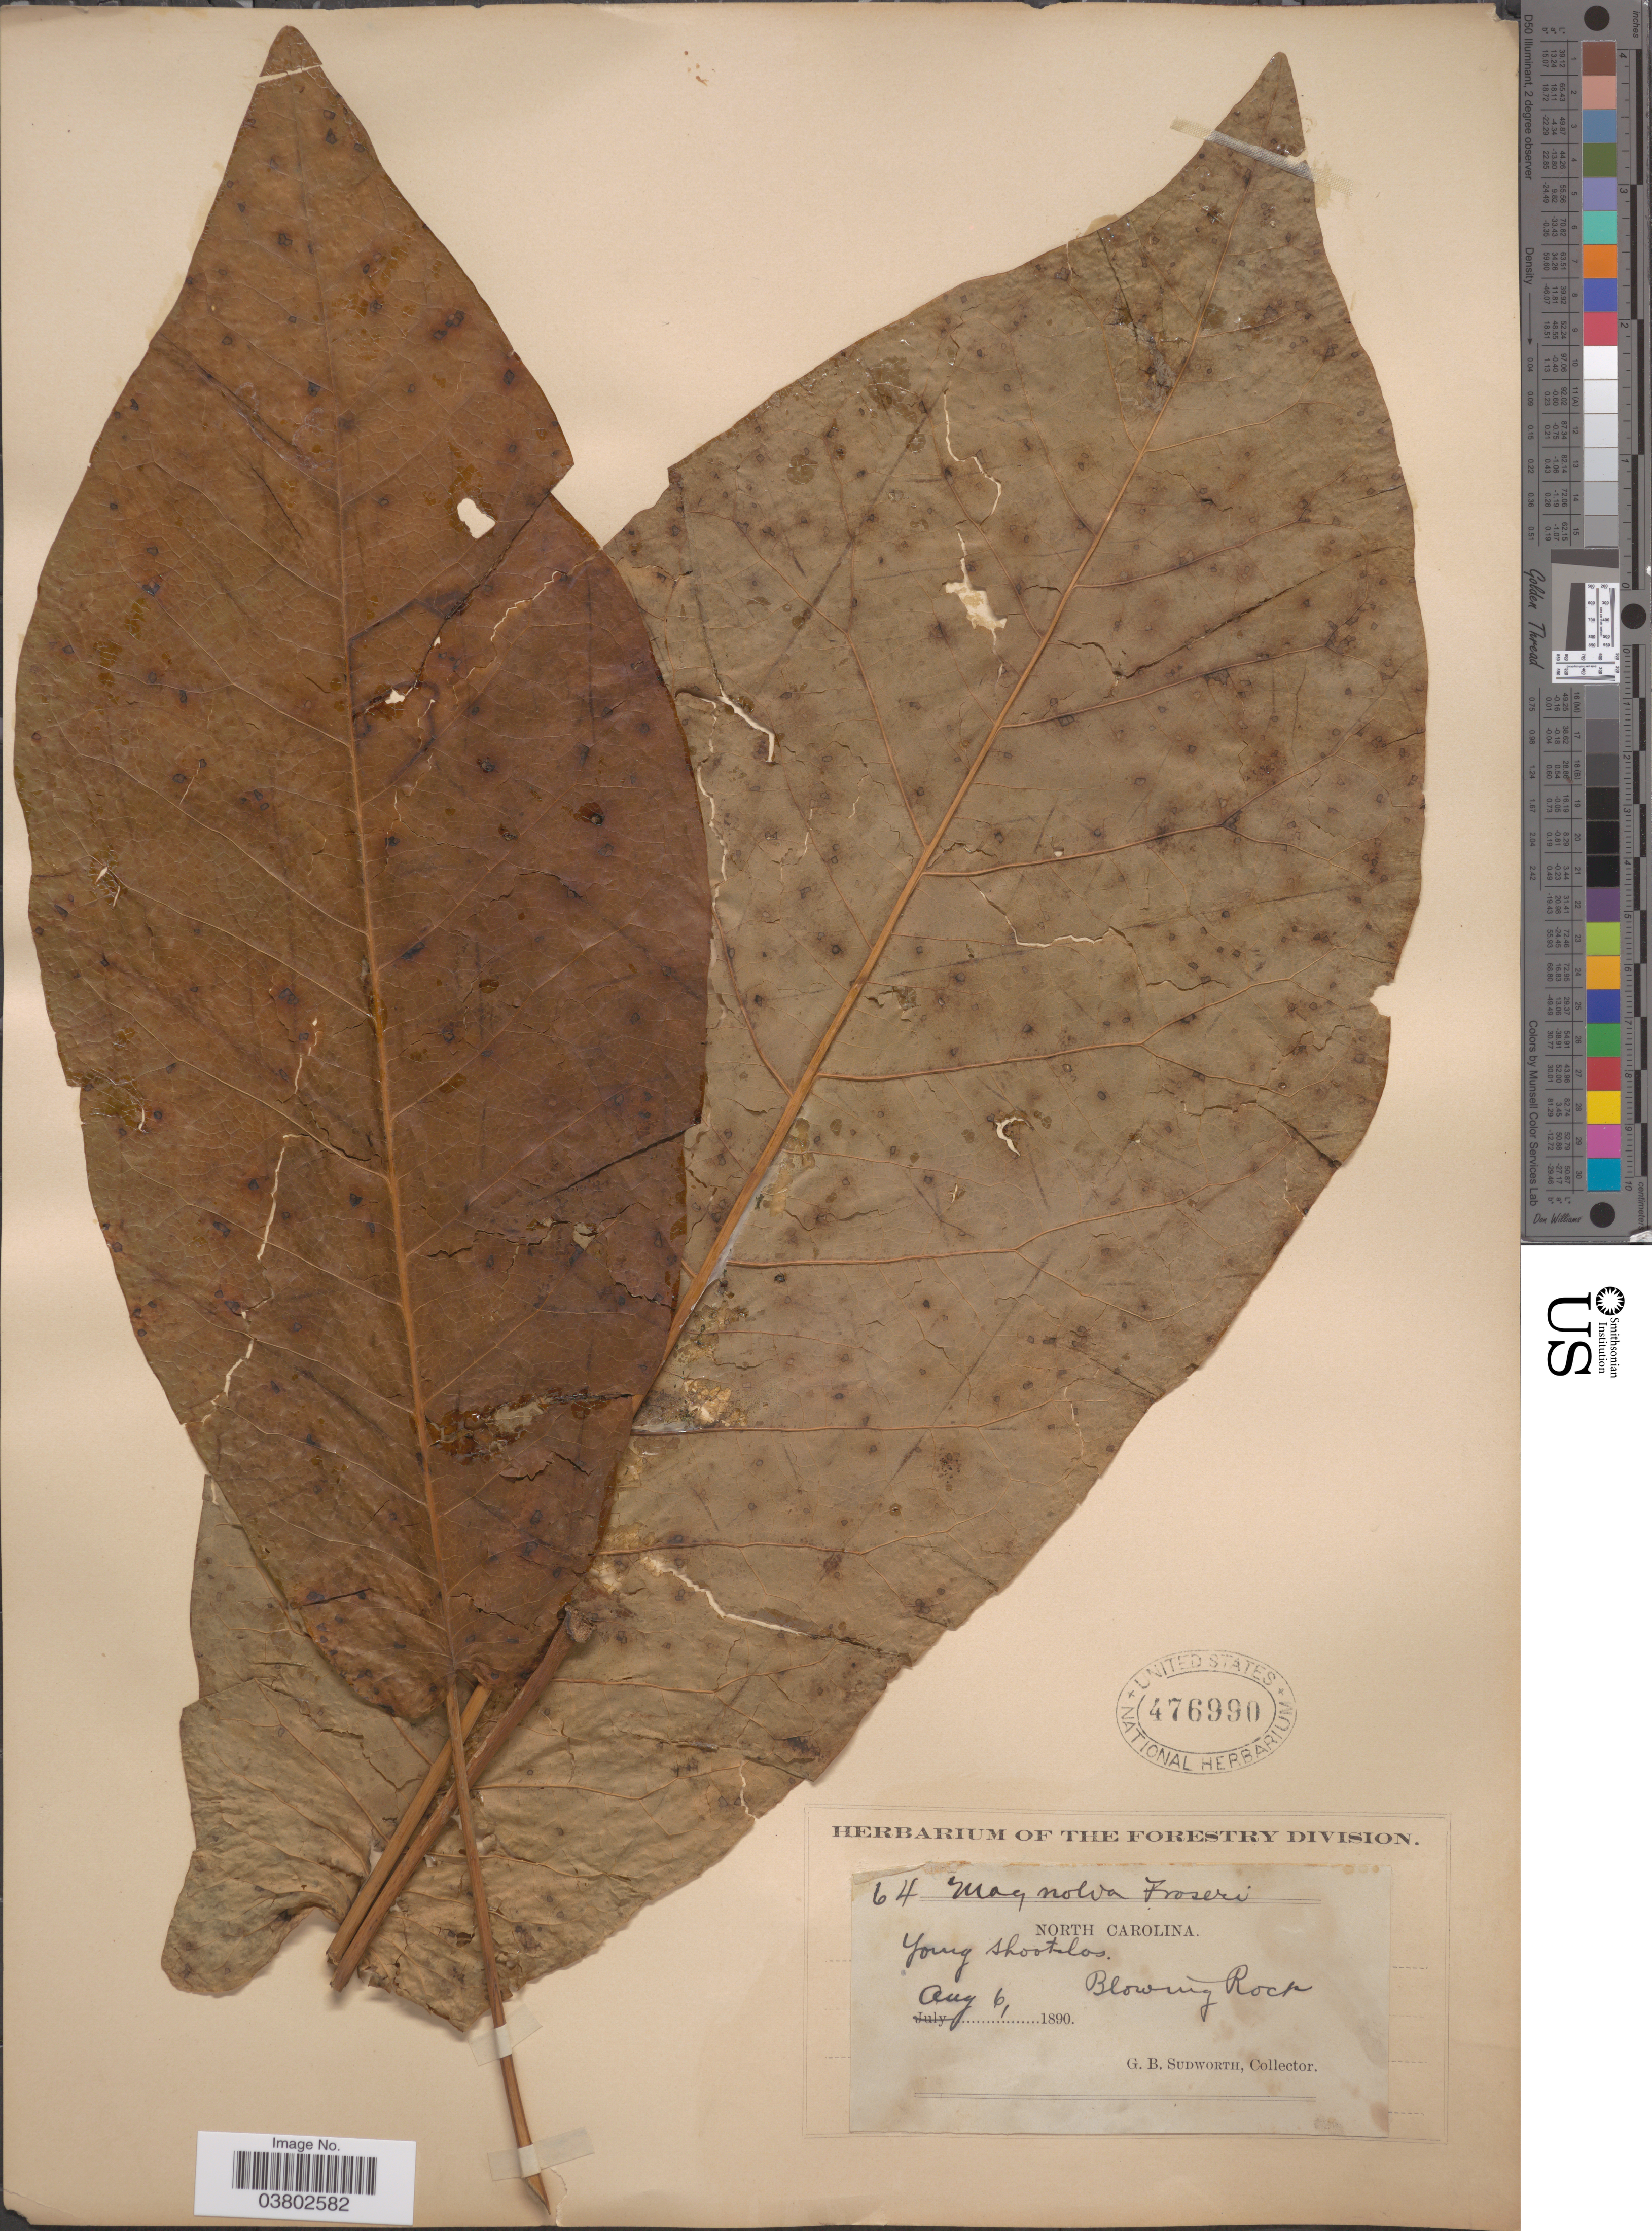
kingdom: Plantae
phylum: Tracheophyta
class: Magnoliopsida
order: Magnoliales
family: Magnoliaceae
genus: Magnolia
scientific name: Magnolia fraseri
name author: Walter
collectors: G. B. Sudworth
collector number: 64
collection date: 1890-08-06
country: United States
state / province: North Carolina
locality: Blowing Rock.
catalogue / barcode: US 476990